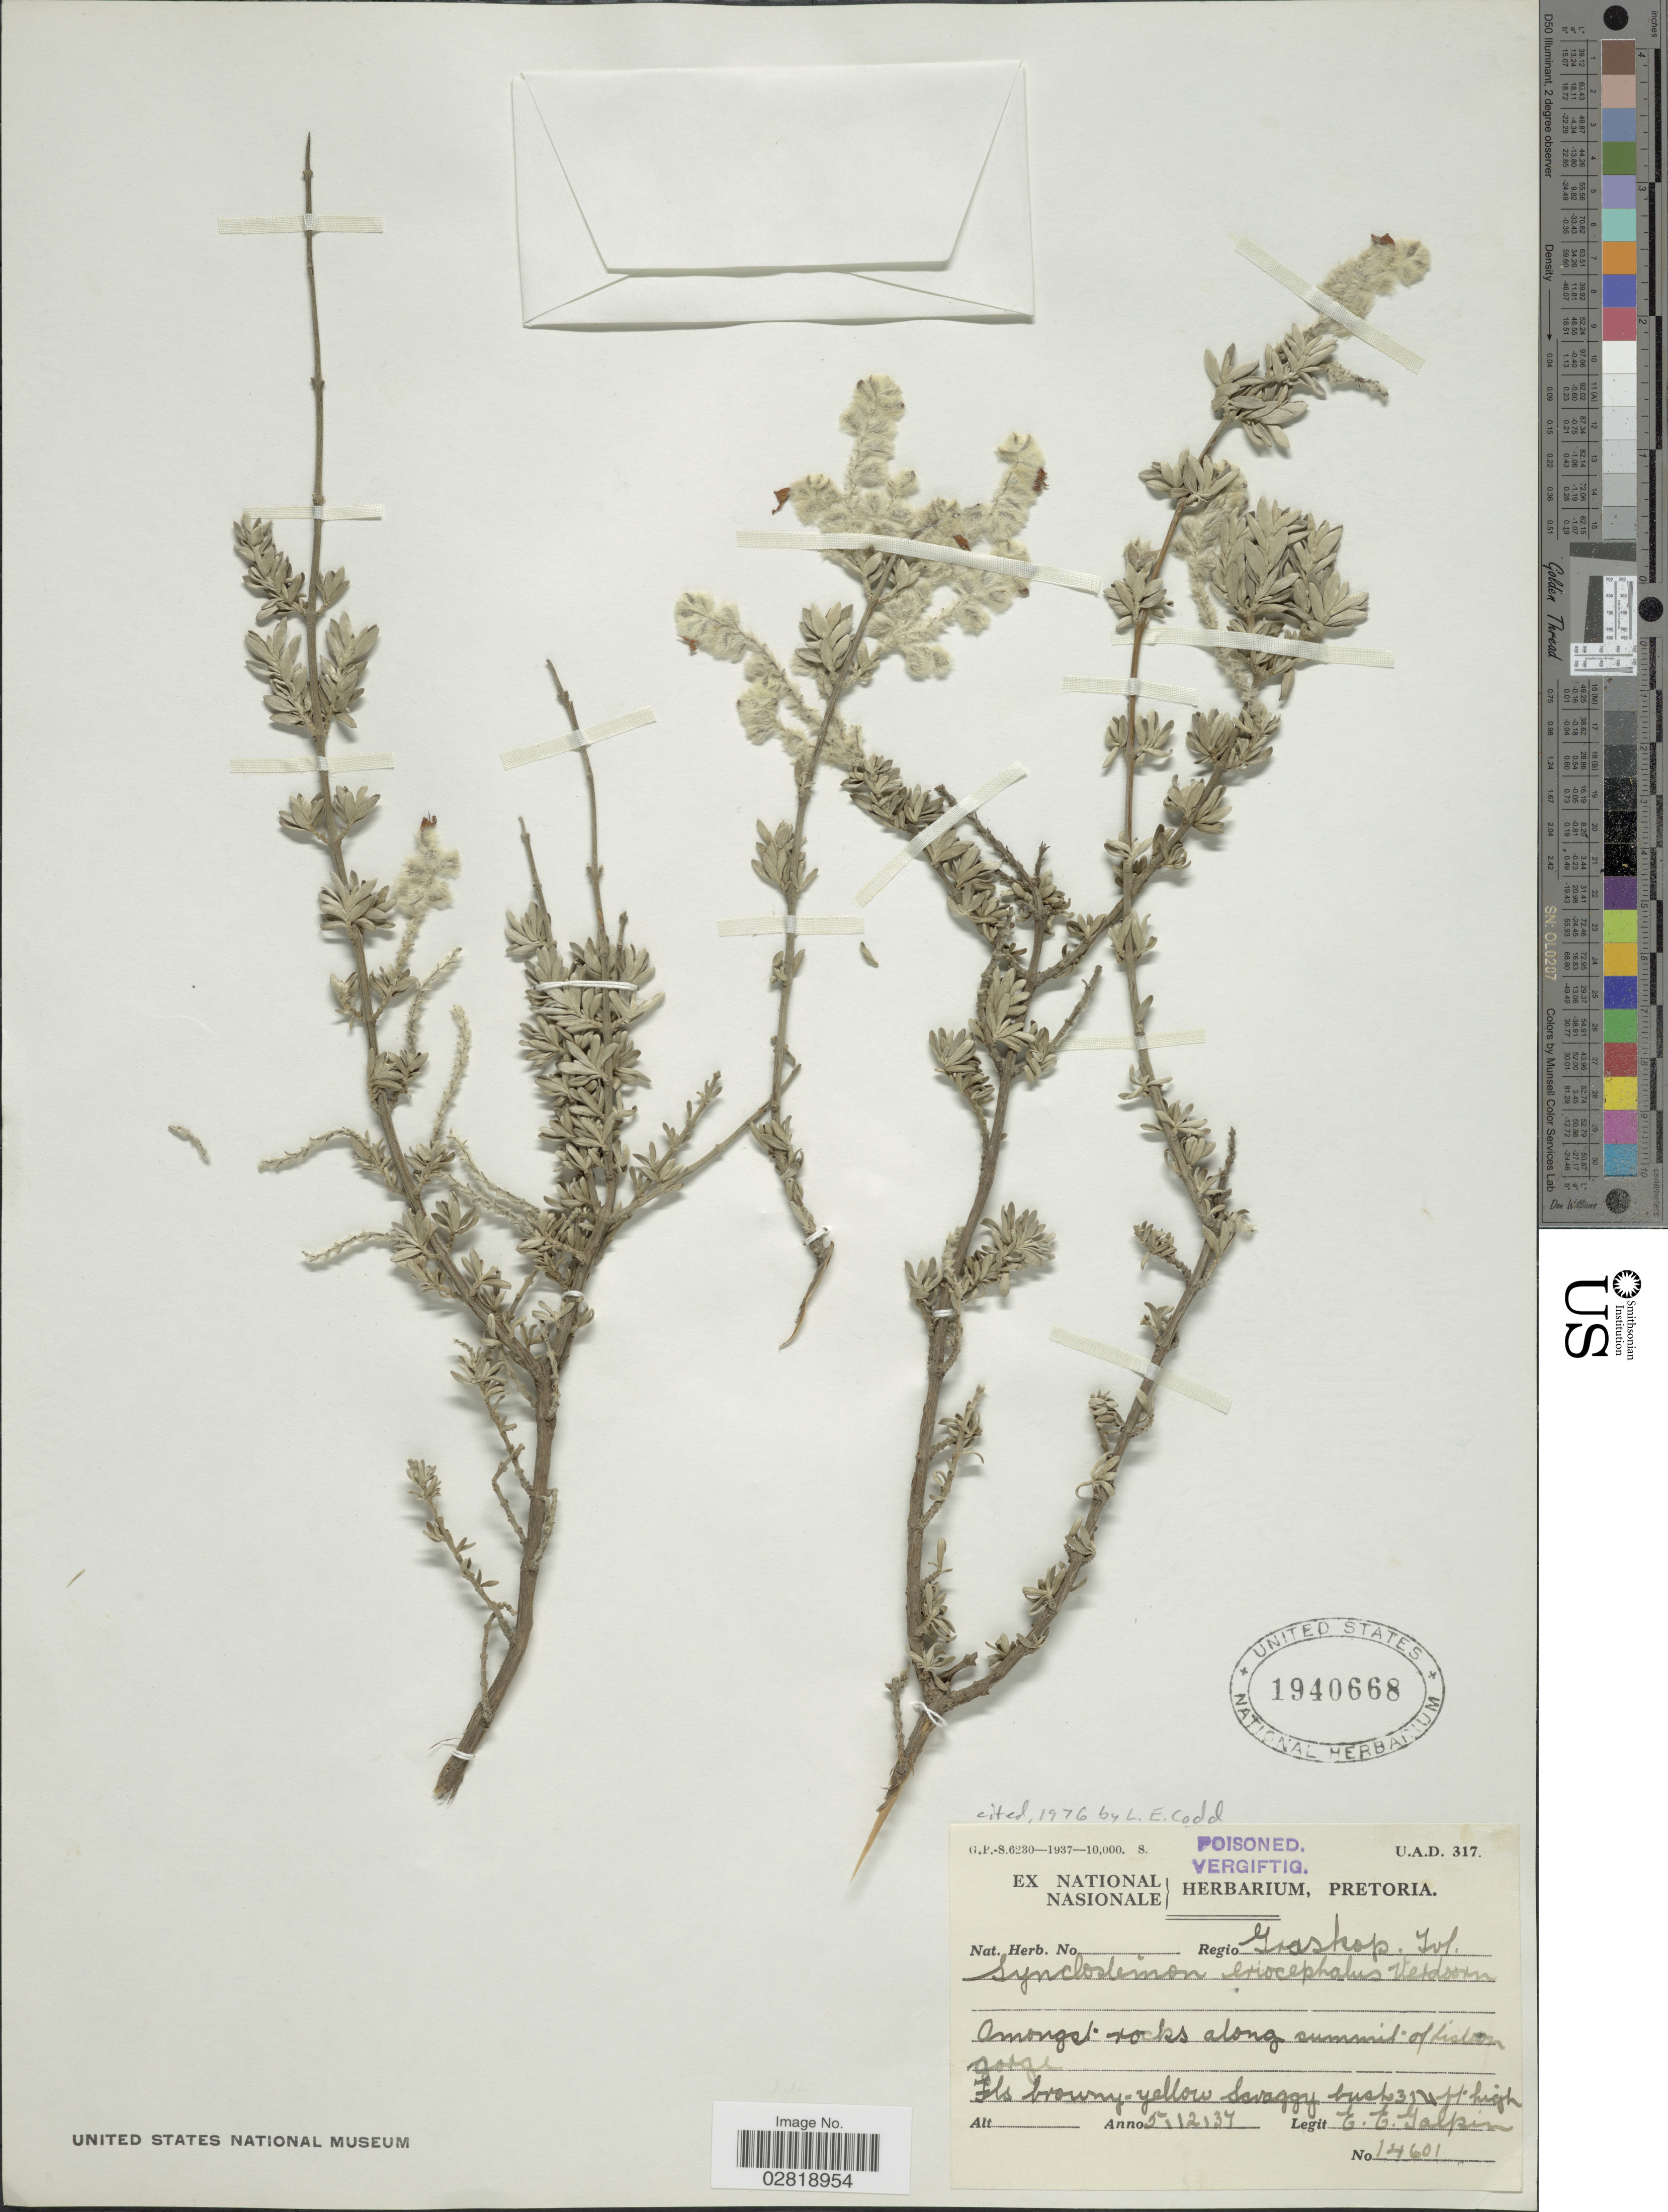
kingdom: Plantae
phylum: Tracheophyta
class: Magnoliopsida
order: Lamiales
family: Lamiaceae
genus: Syncolostemon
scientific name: Syncolostemon eriocephalus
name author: Verd.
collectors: E. Galpin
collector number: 14601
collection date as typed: Transcribed d/m/y: 5/12/37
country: South Africa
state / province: Mpumalanga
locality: Regio Graskop. Tvl. Amongst rocks along summit of Lisbon gorge.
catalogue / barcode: US 1940668